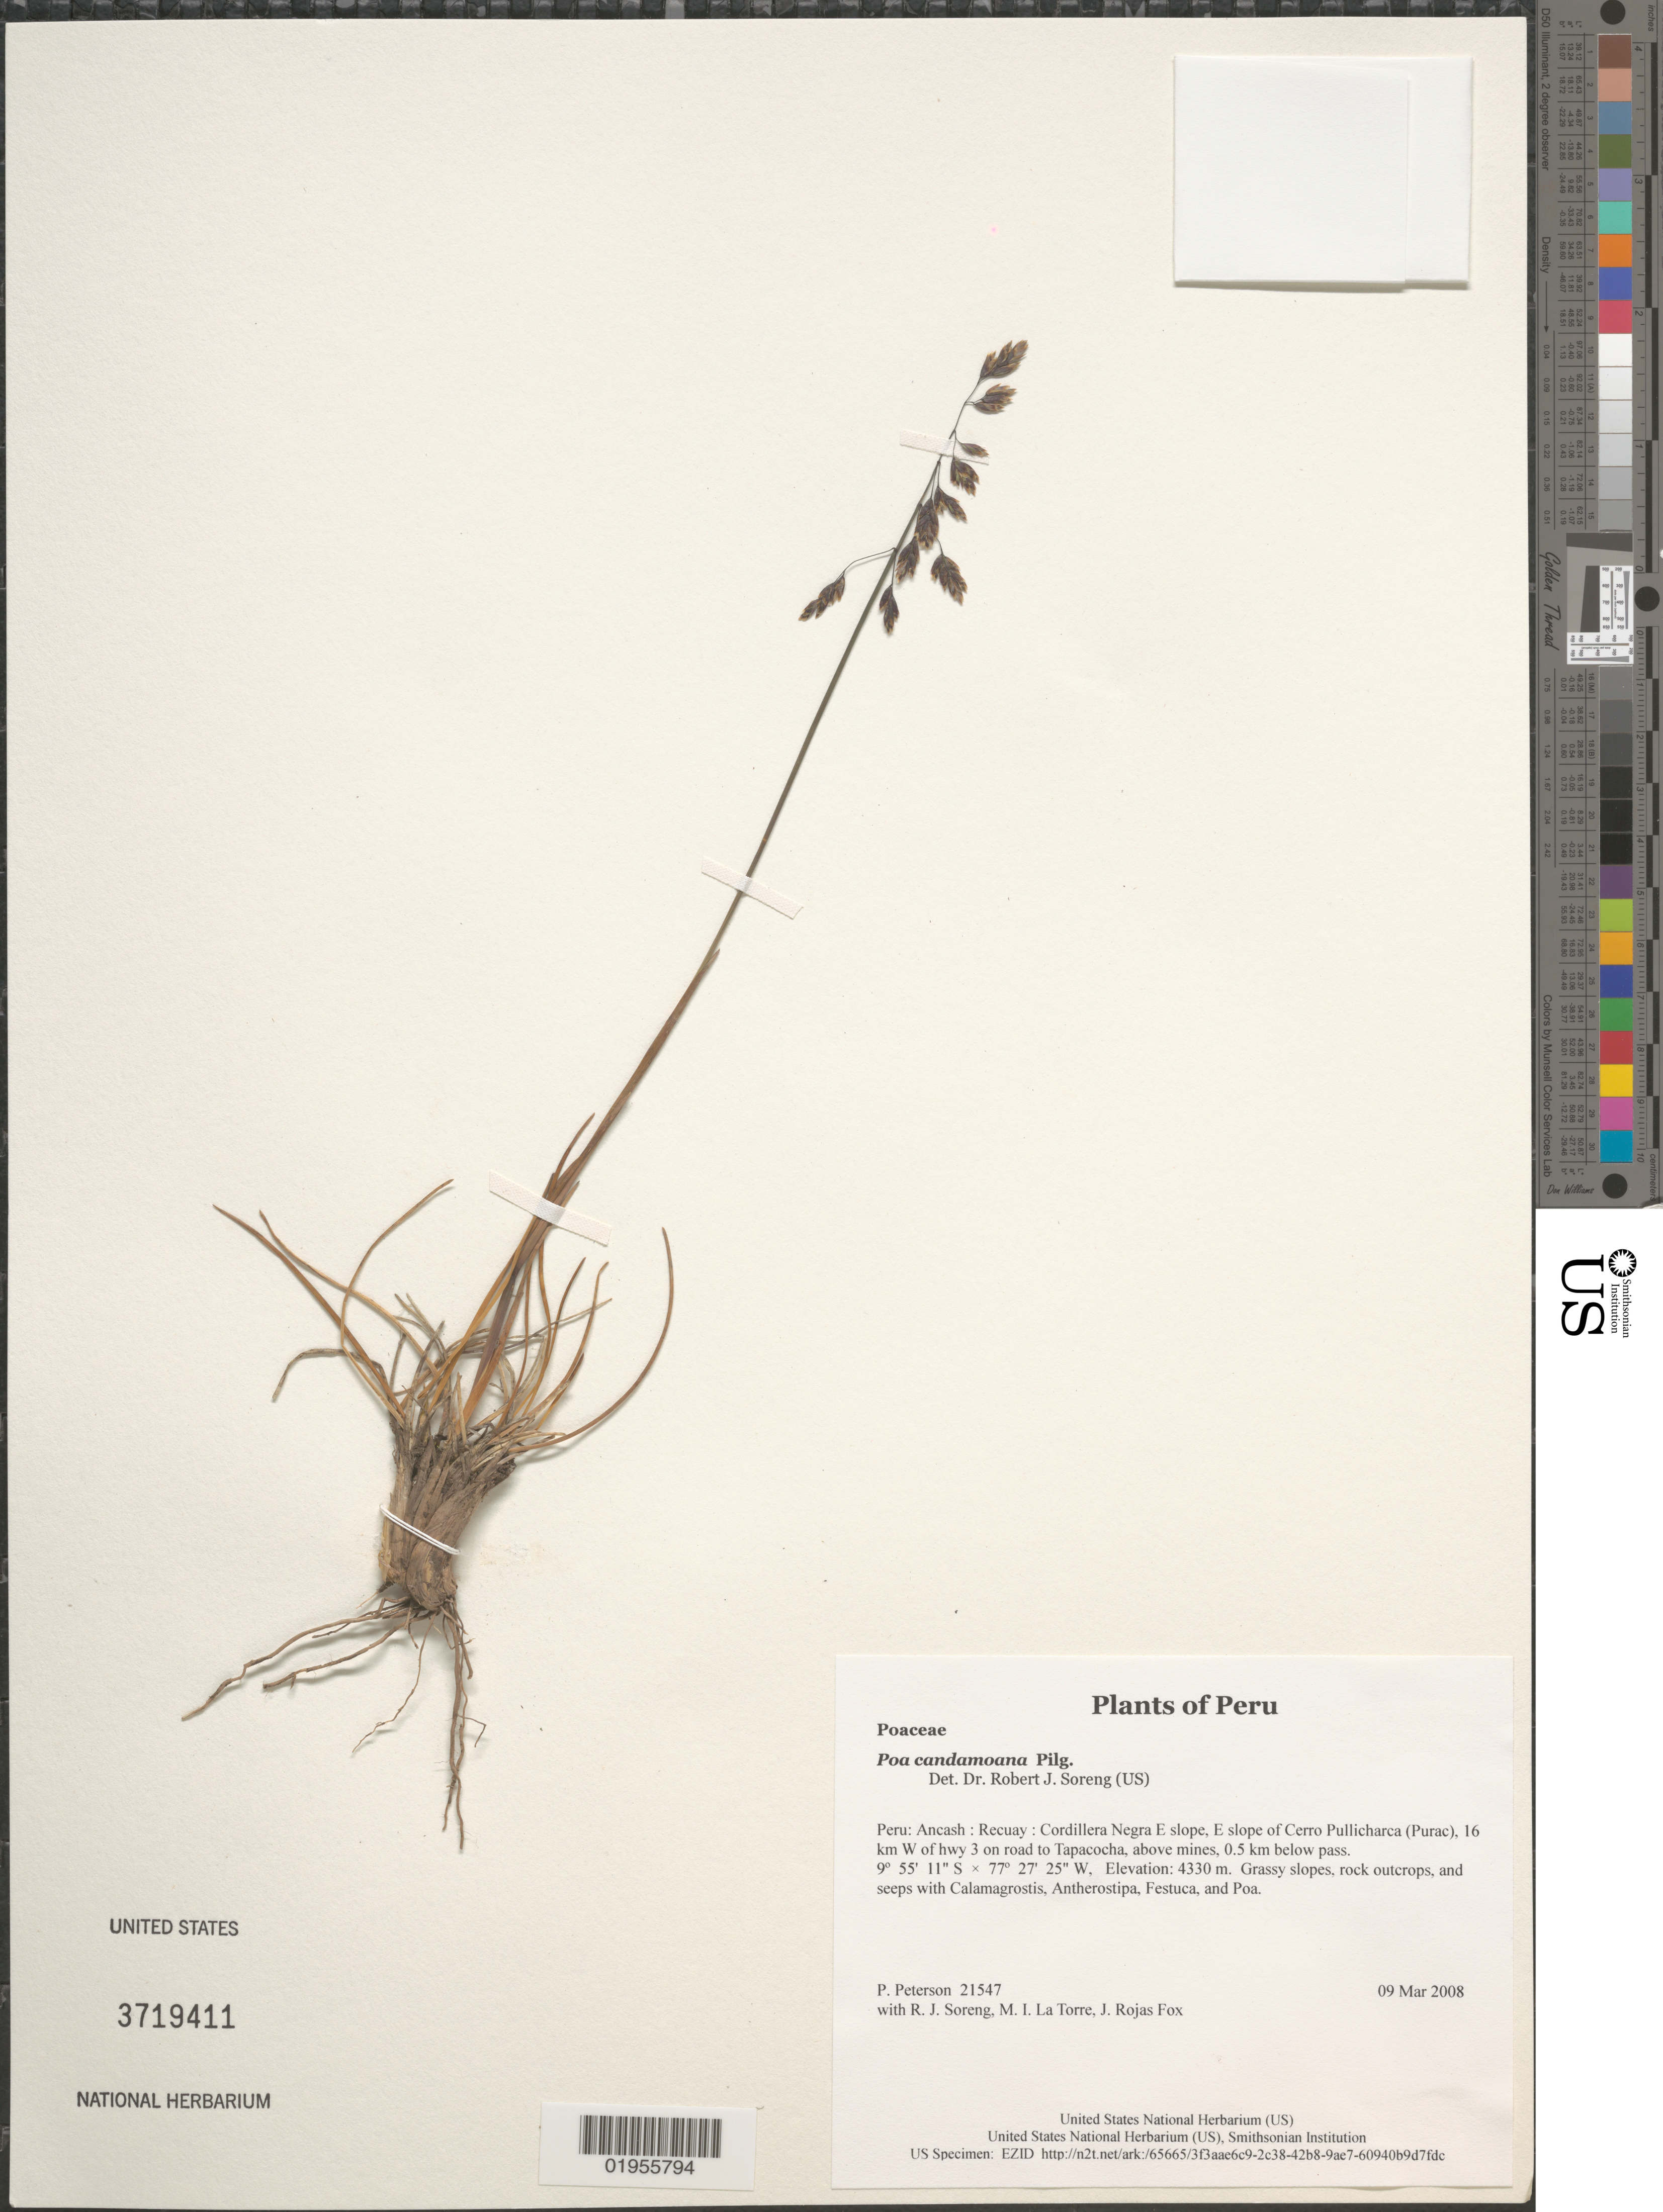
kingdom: Plantae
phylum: Tracheophyta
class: Liliopsida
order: Poales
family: Poaceae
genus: Poa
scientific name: Poa candamoana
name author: Pilg.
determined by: Soreng, Robert J., Research Associate (BOT), Smithsonian Institution - National Museum of Natural History (UNITED STATES)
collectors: P. M. Peterson, R. J. Soreng, M. I. La Torre & J. Rojas Fox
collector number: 21547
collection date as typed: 09 Mar 2008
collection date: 2008-03-09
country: Peru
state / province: Ancash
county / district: Recuay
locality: Cordillera Negra E slope, E slope of Cerro Pullicharca (Purac), 16 km W of hwy 3 on road to Tapacocha, above mines, 0.5 km below pass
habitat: Grassy slopes, rock outcrops, and seeps with Calamagrostis, Antherostipa, Festuca, and Poa.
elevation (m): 4330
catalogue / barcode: US 3719411